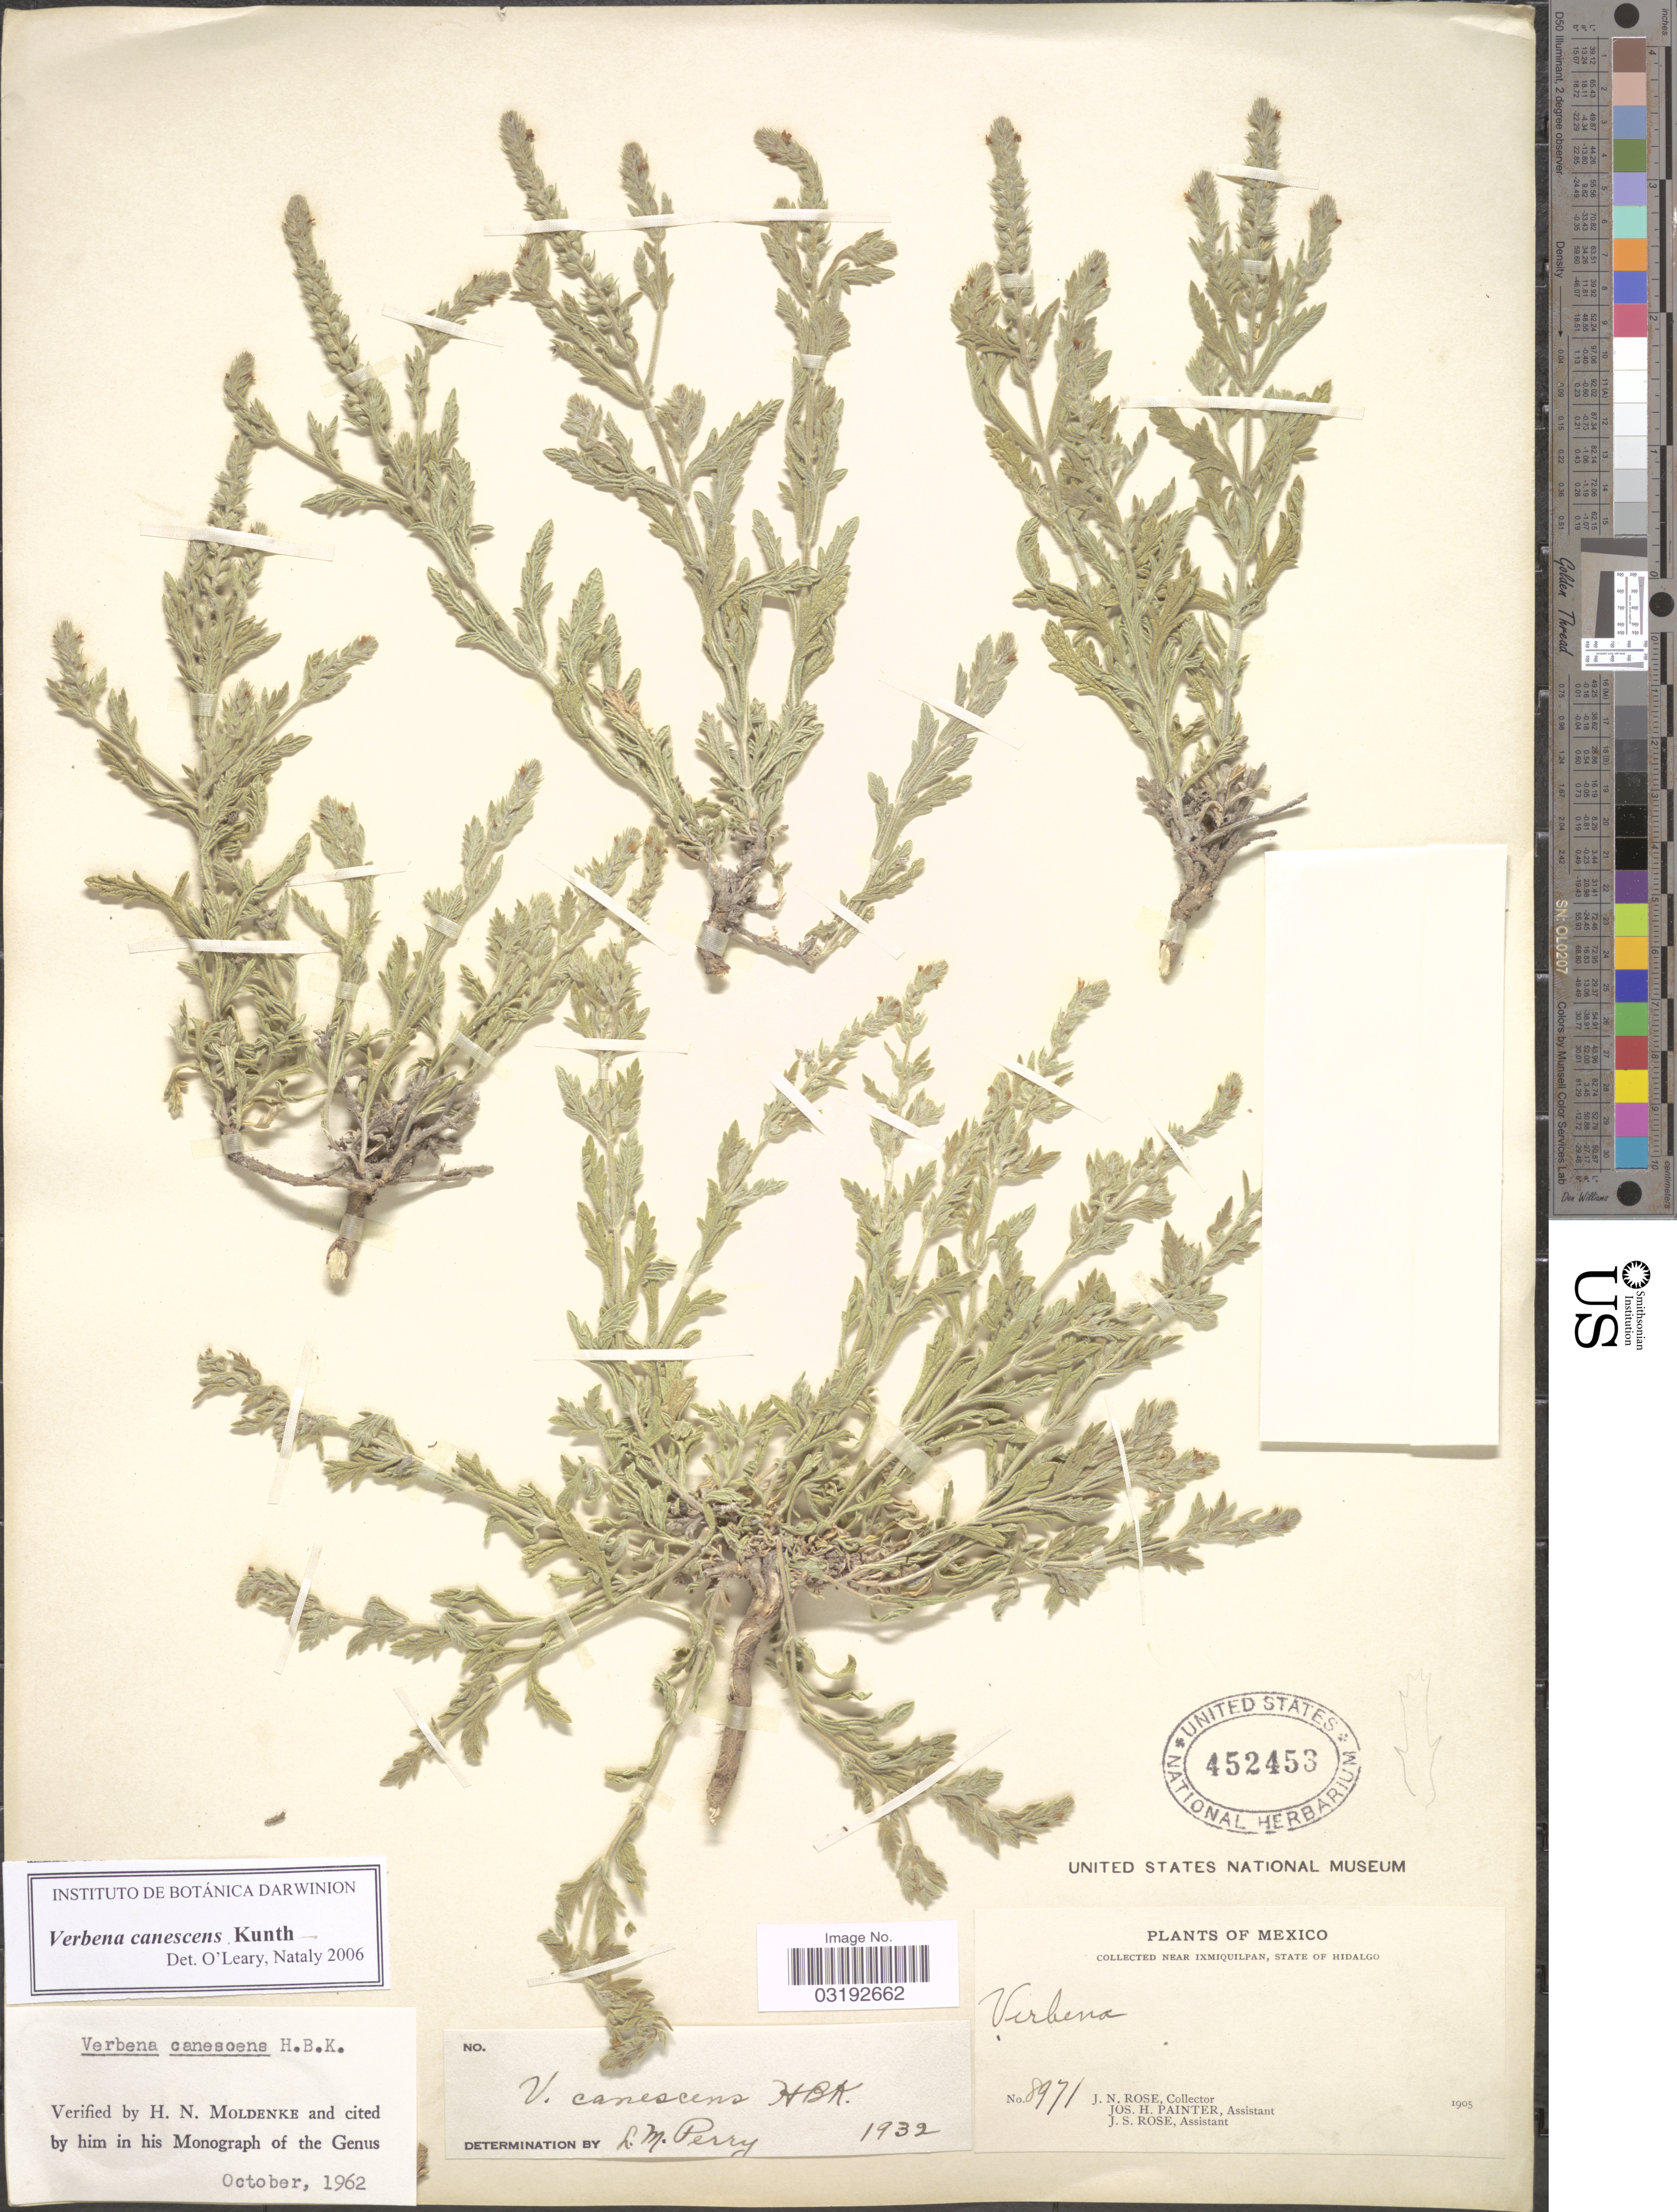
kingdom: Plantae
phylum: Tracheophyta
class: Magnoliopsida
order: Lamiales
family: Verbenaceae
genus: Verbena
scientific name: Verbena canescens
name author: Kunth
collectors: J. N. Rose, J. H. Painter & J. S. Rose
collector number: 8971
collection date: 1905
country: Mexico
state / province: Hidalgo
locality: Near Ixmiquilpan.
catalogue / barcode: US 452453